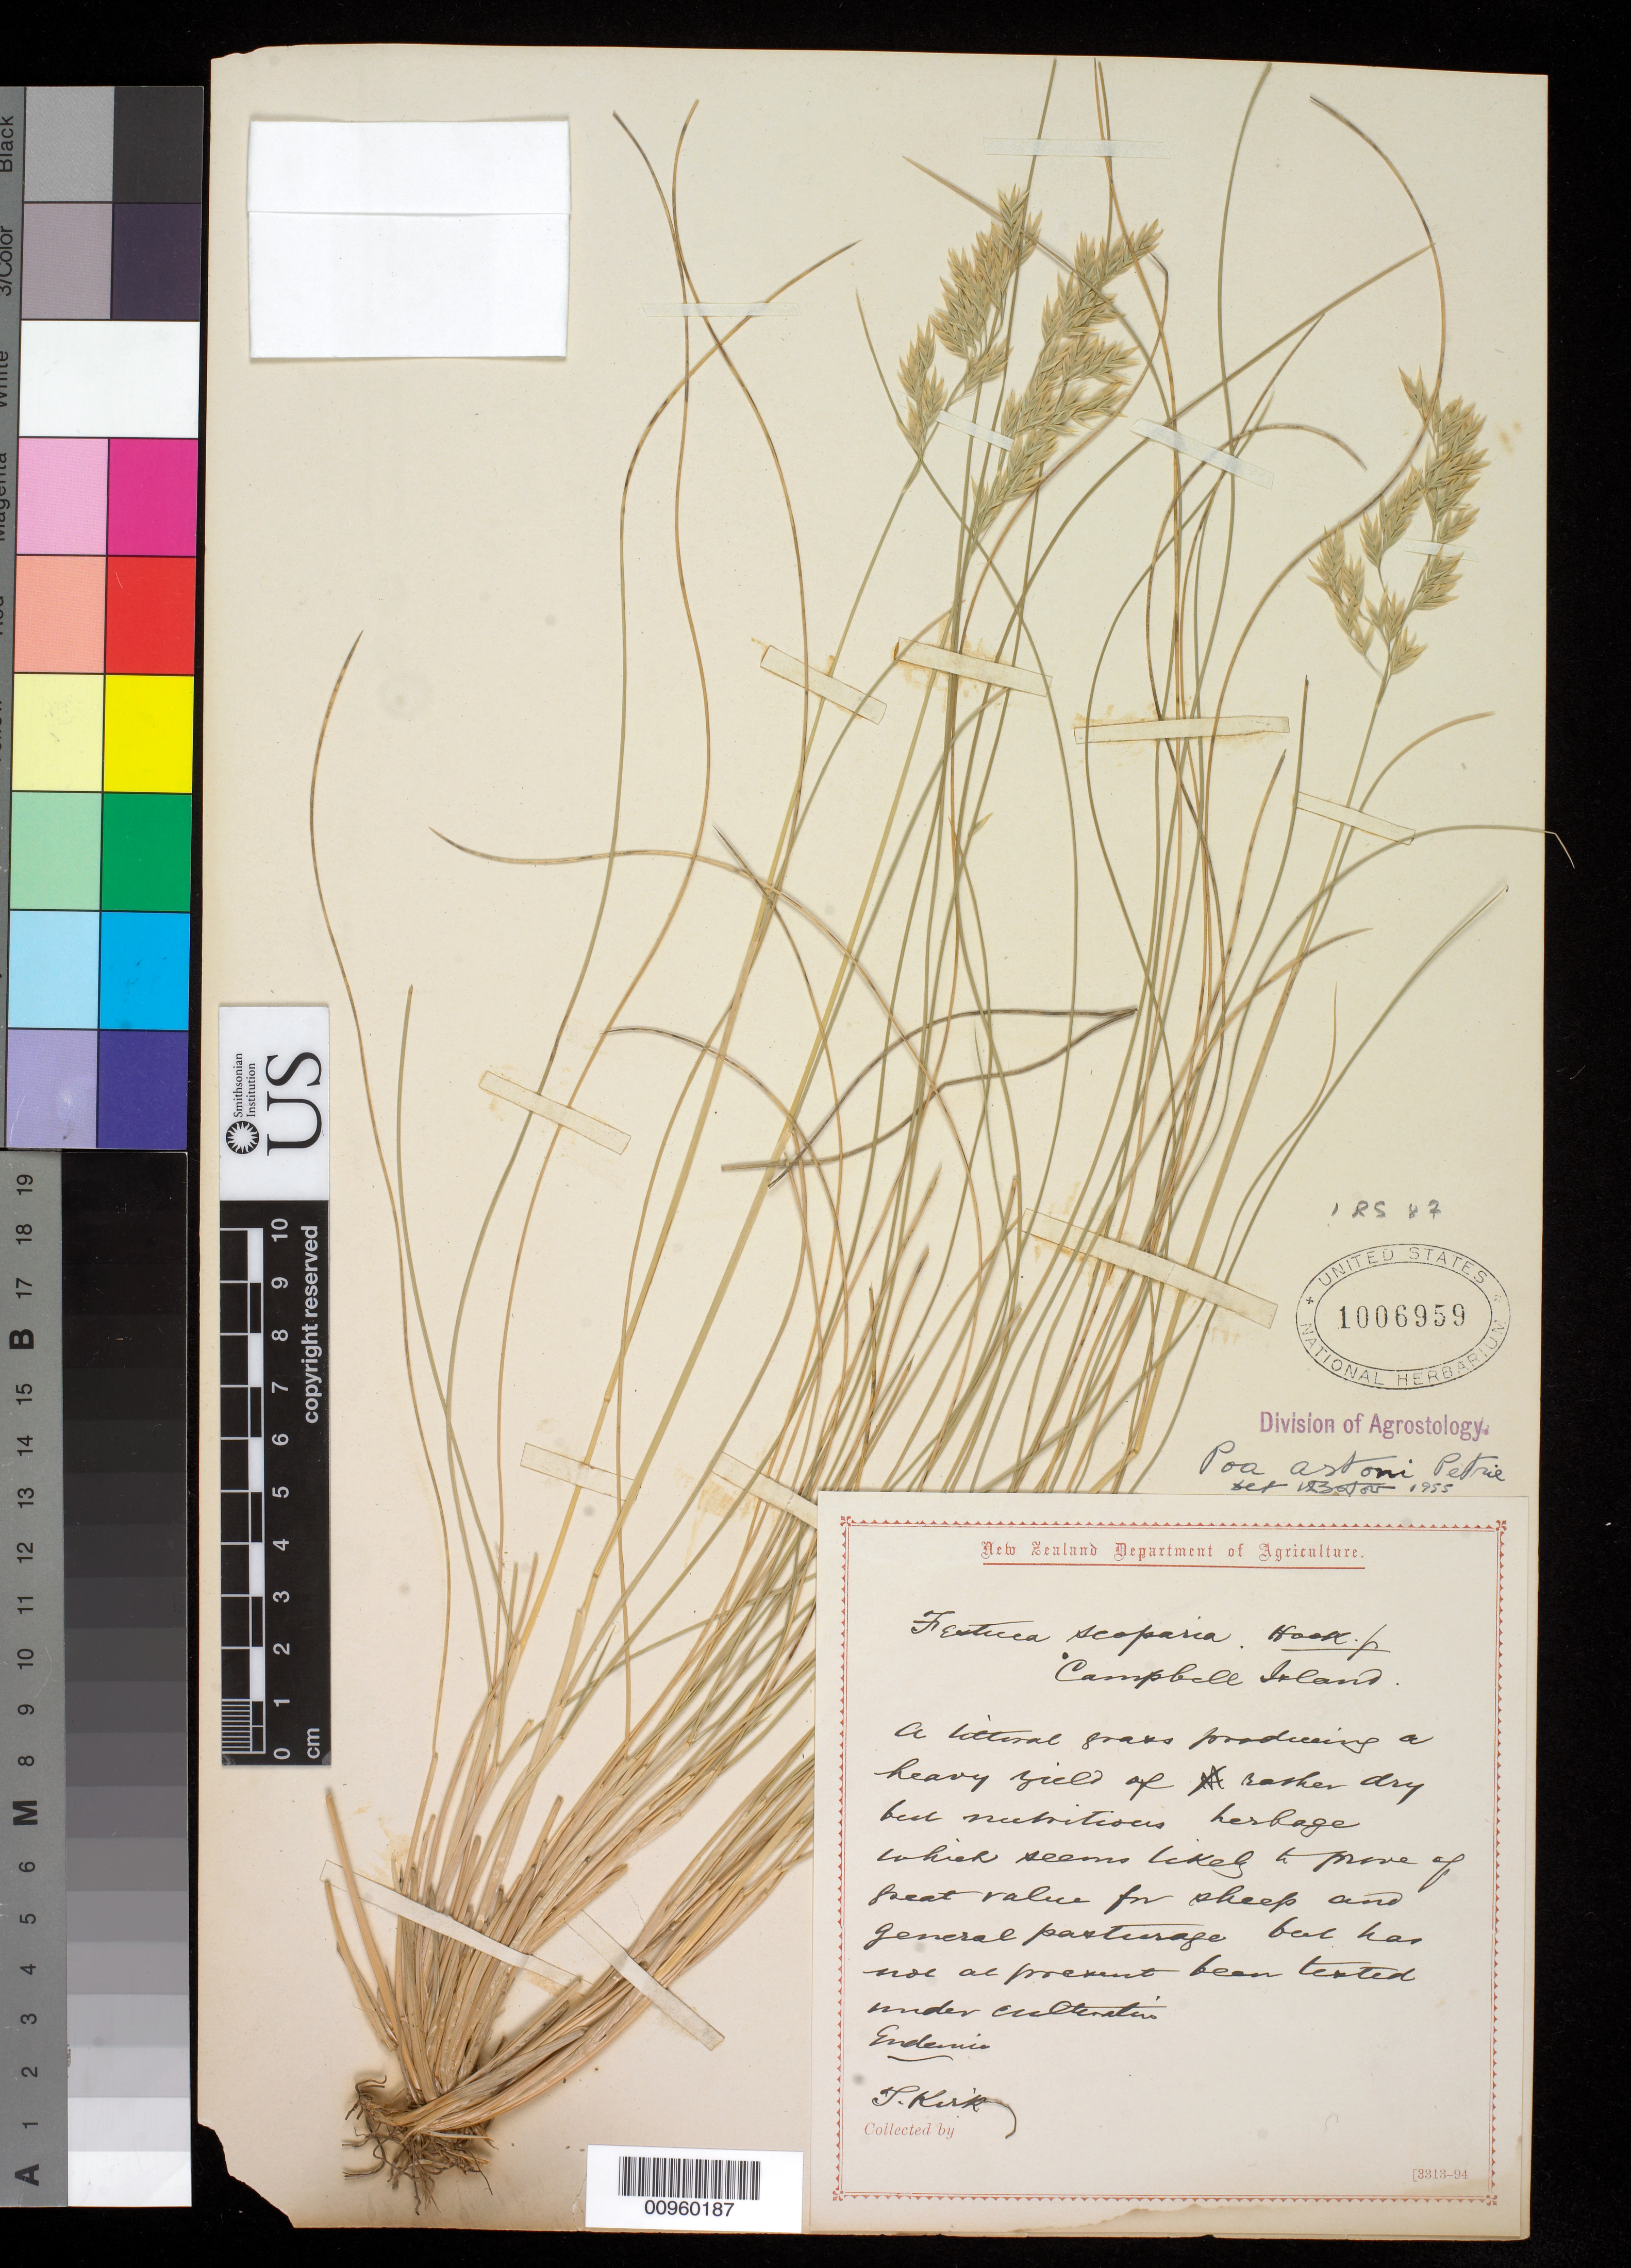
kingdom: Plantae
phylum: Tracheophyta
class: Liliopsida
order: Poales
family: Poaceae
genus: Poa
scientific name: Poa astonii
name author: Petrie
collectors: T. Kirk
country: New Zealand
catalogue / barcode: US 1006959